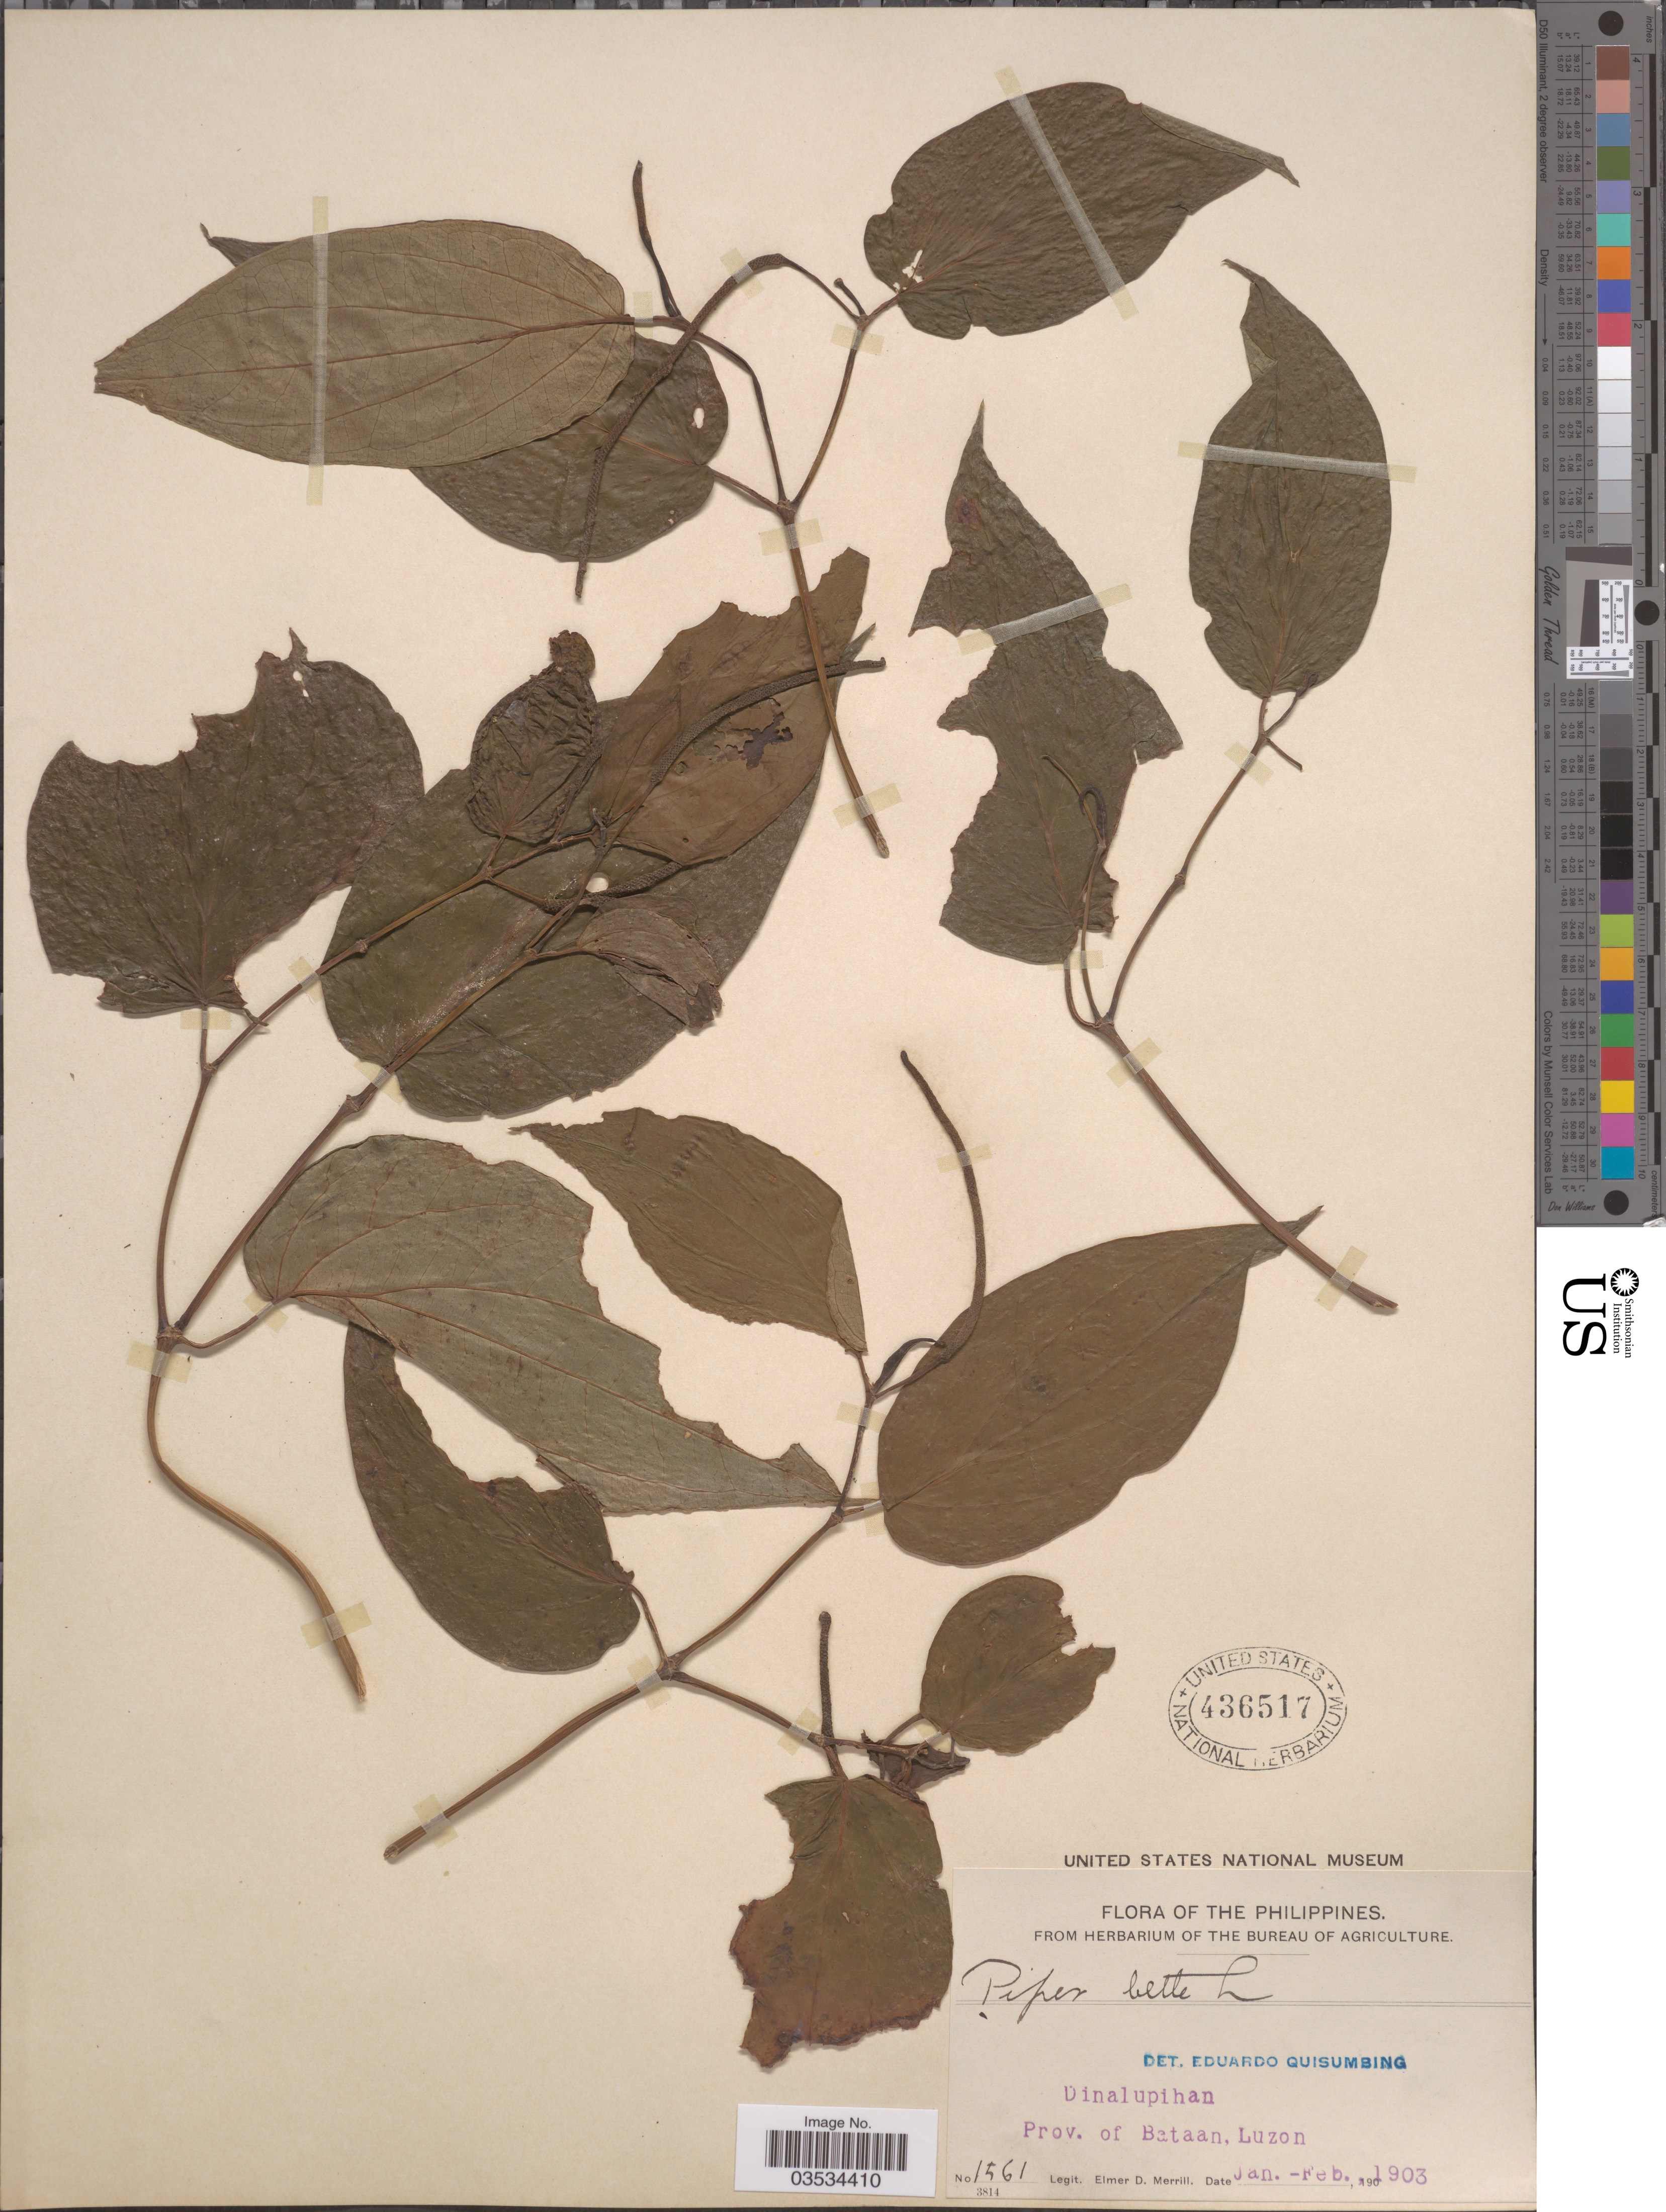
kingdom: Plantae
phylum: Tracheophyta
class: Magnoliopsida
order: Piperales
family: Piperaceae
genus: Piper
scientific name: Piper betle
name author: L.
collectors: E. D. Merrill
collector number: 1561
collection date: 1903-01/1903-02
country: Philippines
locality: Dinalupihan. Prov. of Bataan, Luzon.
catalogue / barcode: US 436517